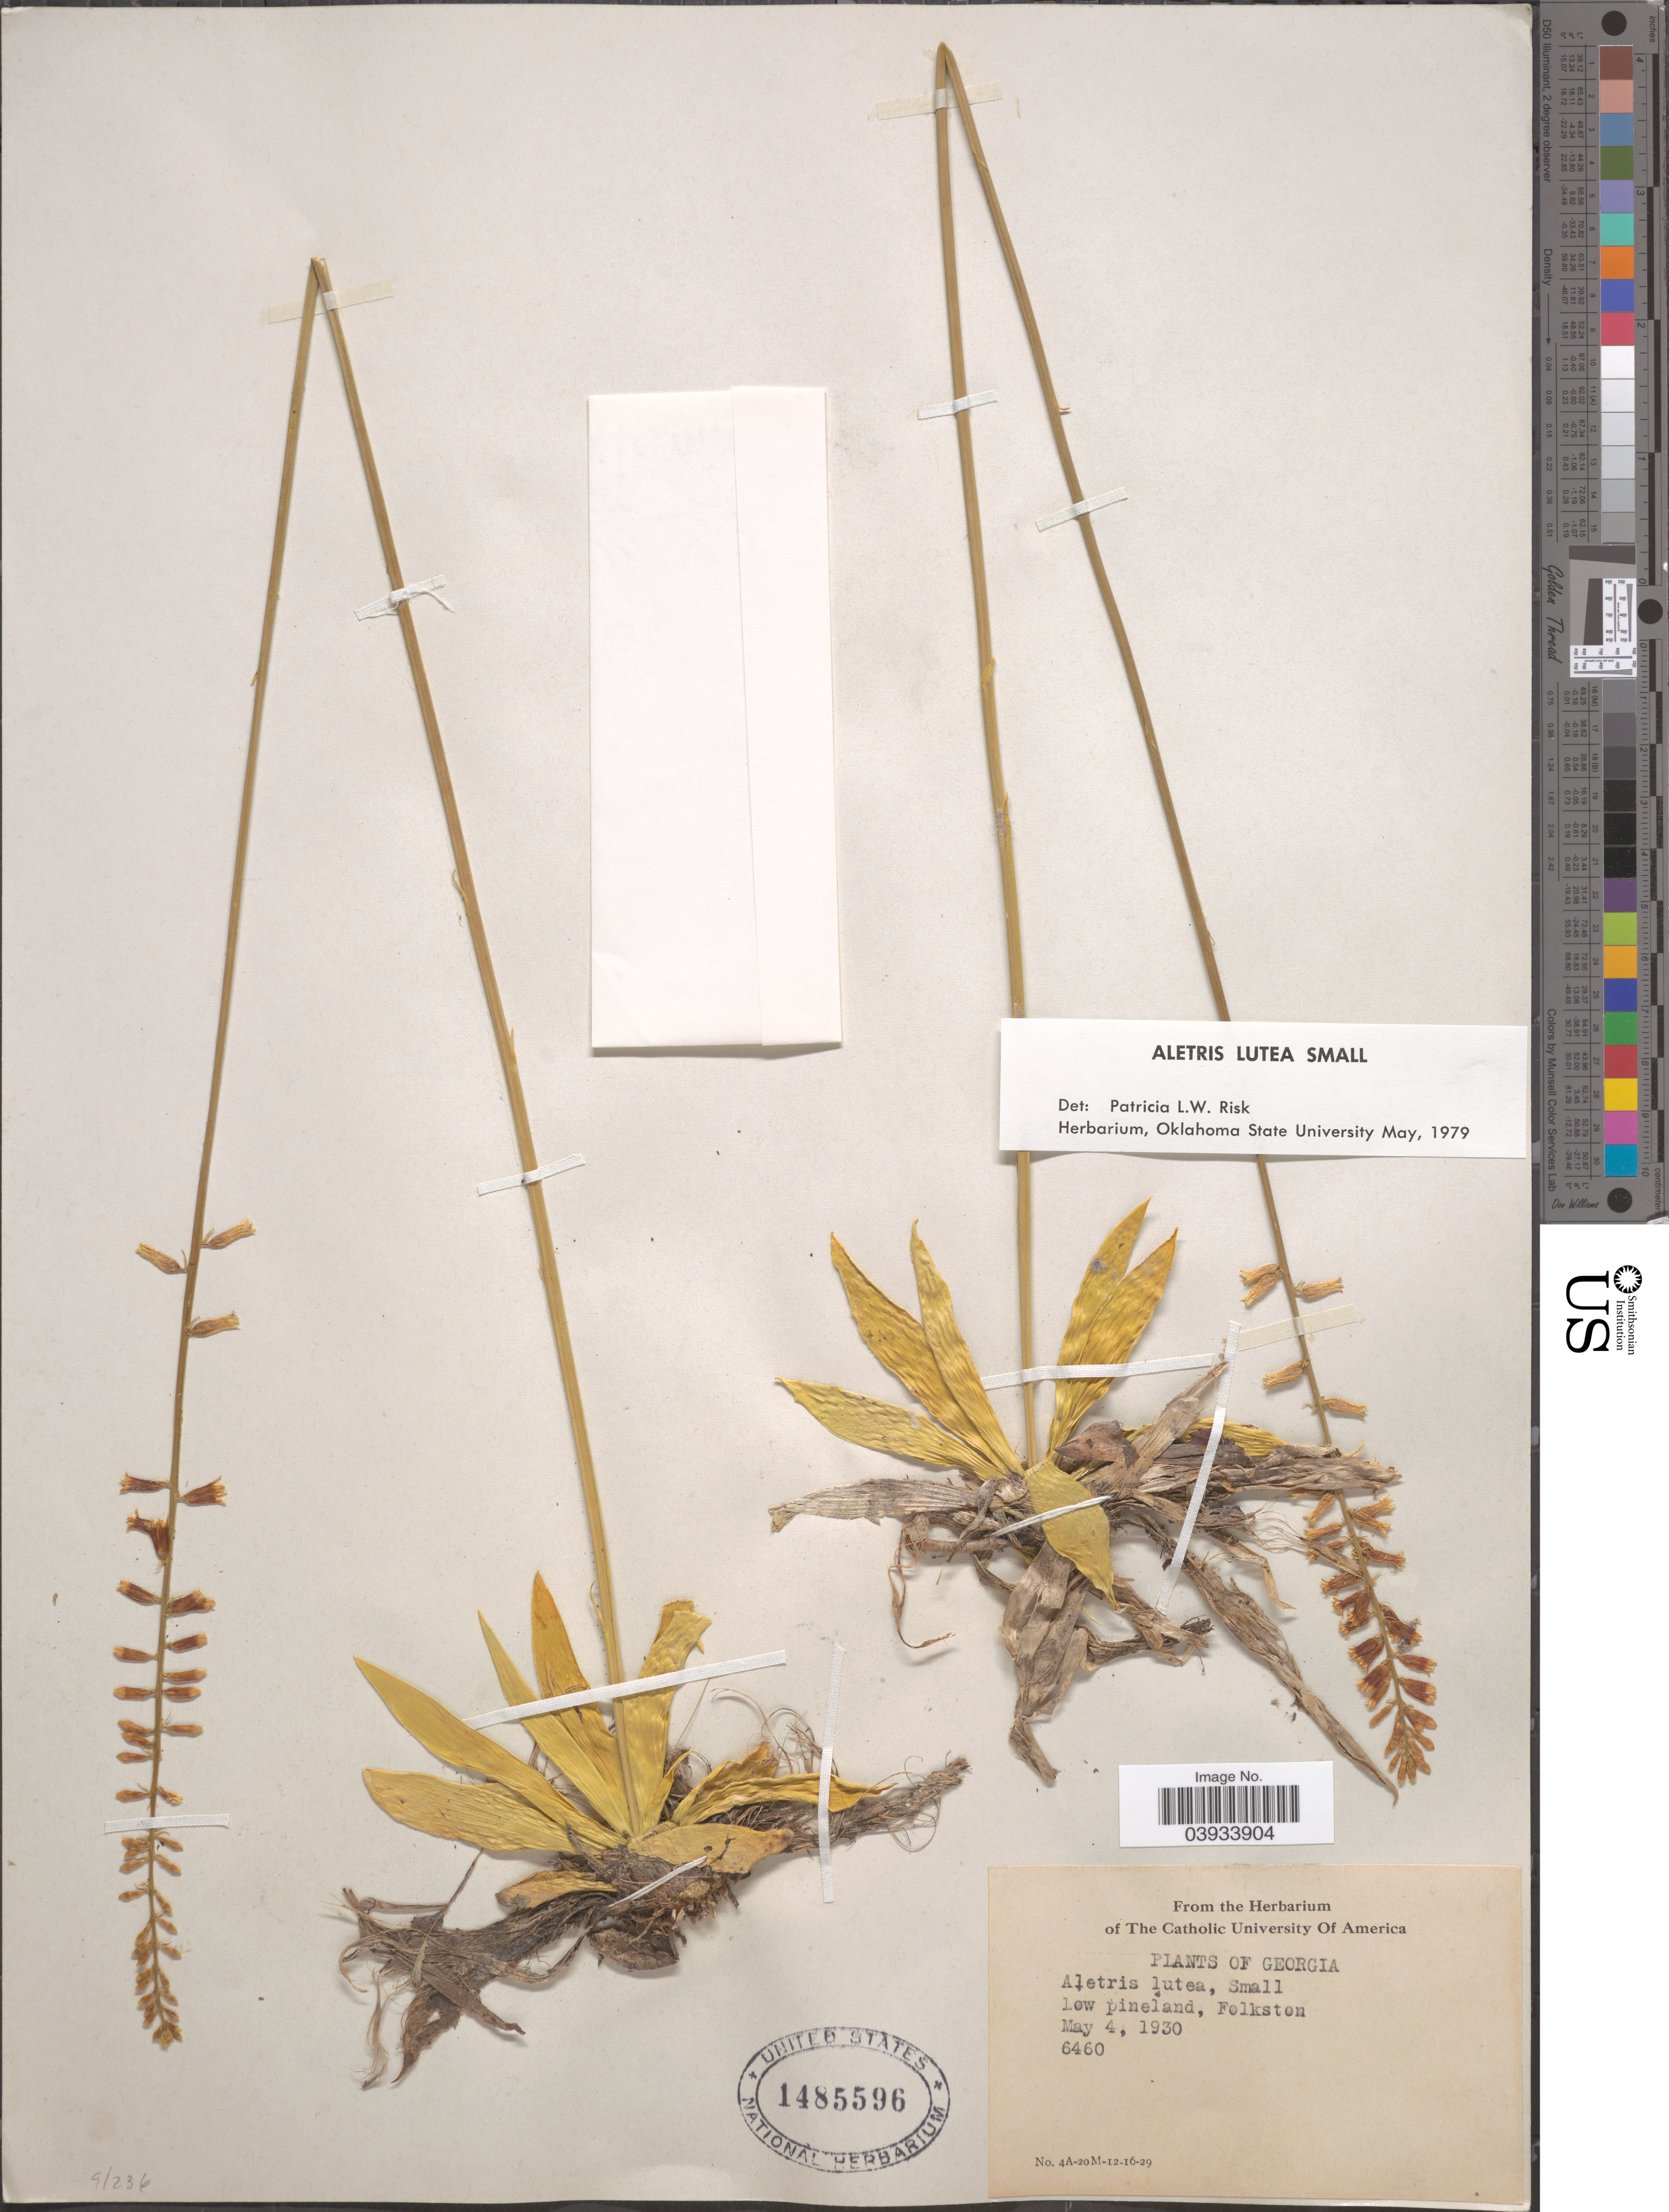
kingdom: Plantae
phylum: Tracheophyta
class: Liliopsida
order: Dioscoreales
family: Nartheciaceae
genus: Aletris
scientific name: Aletris lutea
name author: Small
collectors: ex herb. Catholic University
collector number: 6460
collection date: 1930-05-04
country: United States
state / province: Georgia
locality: Low pineland, Folkston.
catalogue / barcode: US 1485596